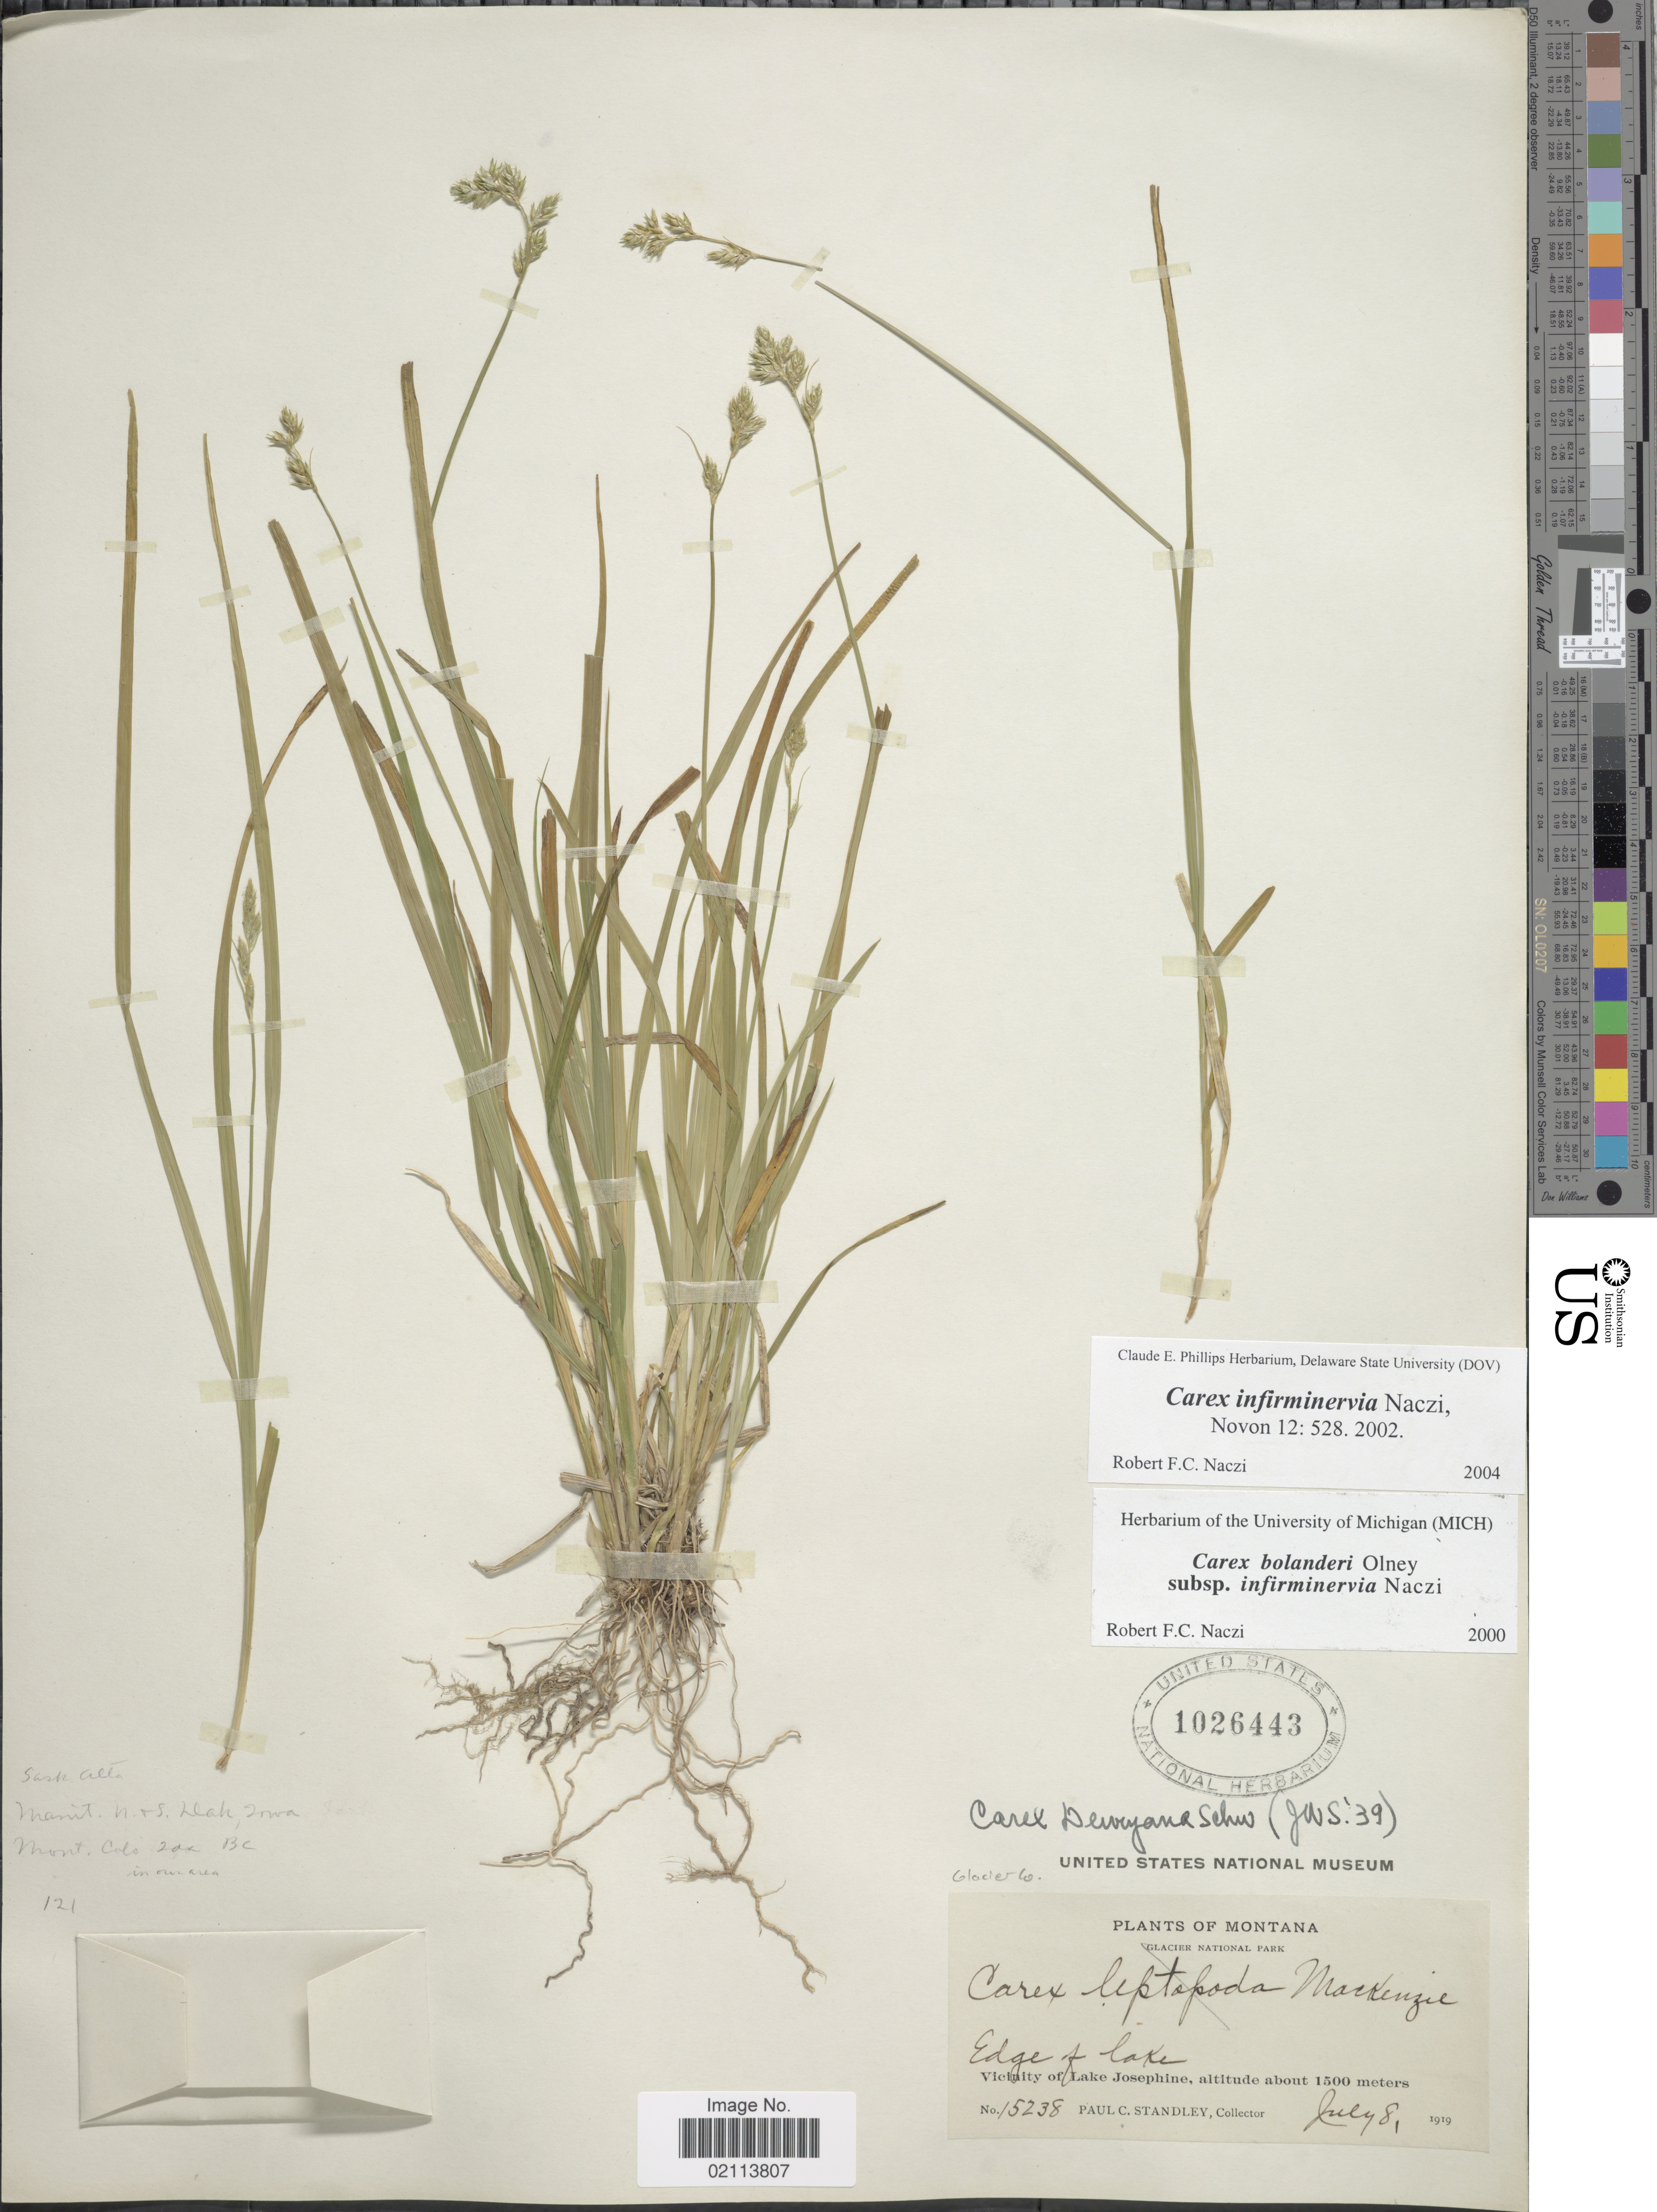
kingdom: Plantae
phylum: Tracheophyta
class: Liliopsida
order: Poales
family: Cyperaceae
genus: Carex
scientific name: Carex infirminervia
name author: Naczi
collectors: P. C. Standley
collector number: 15238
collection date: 1919-07-08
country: United States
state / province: Montana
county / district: Flathead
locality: Edge of Lake, Vicinity of Lake Josephine. Glacier National Park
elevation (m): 1500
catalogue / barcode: US 1026443